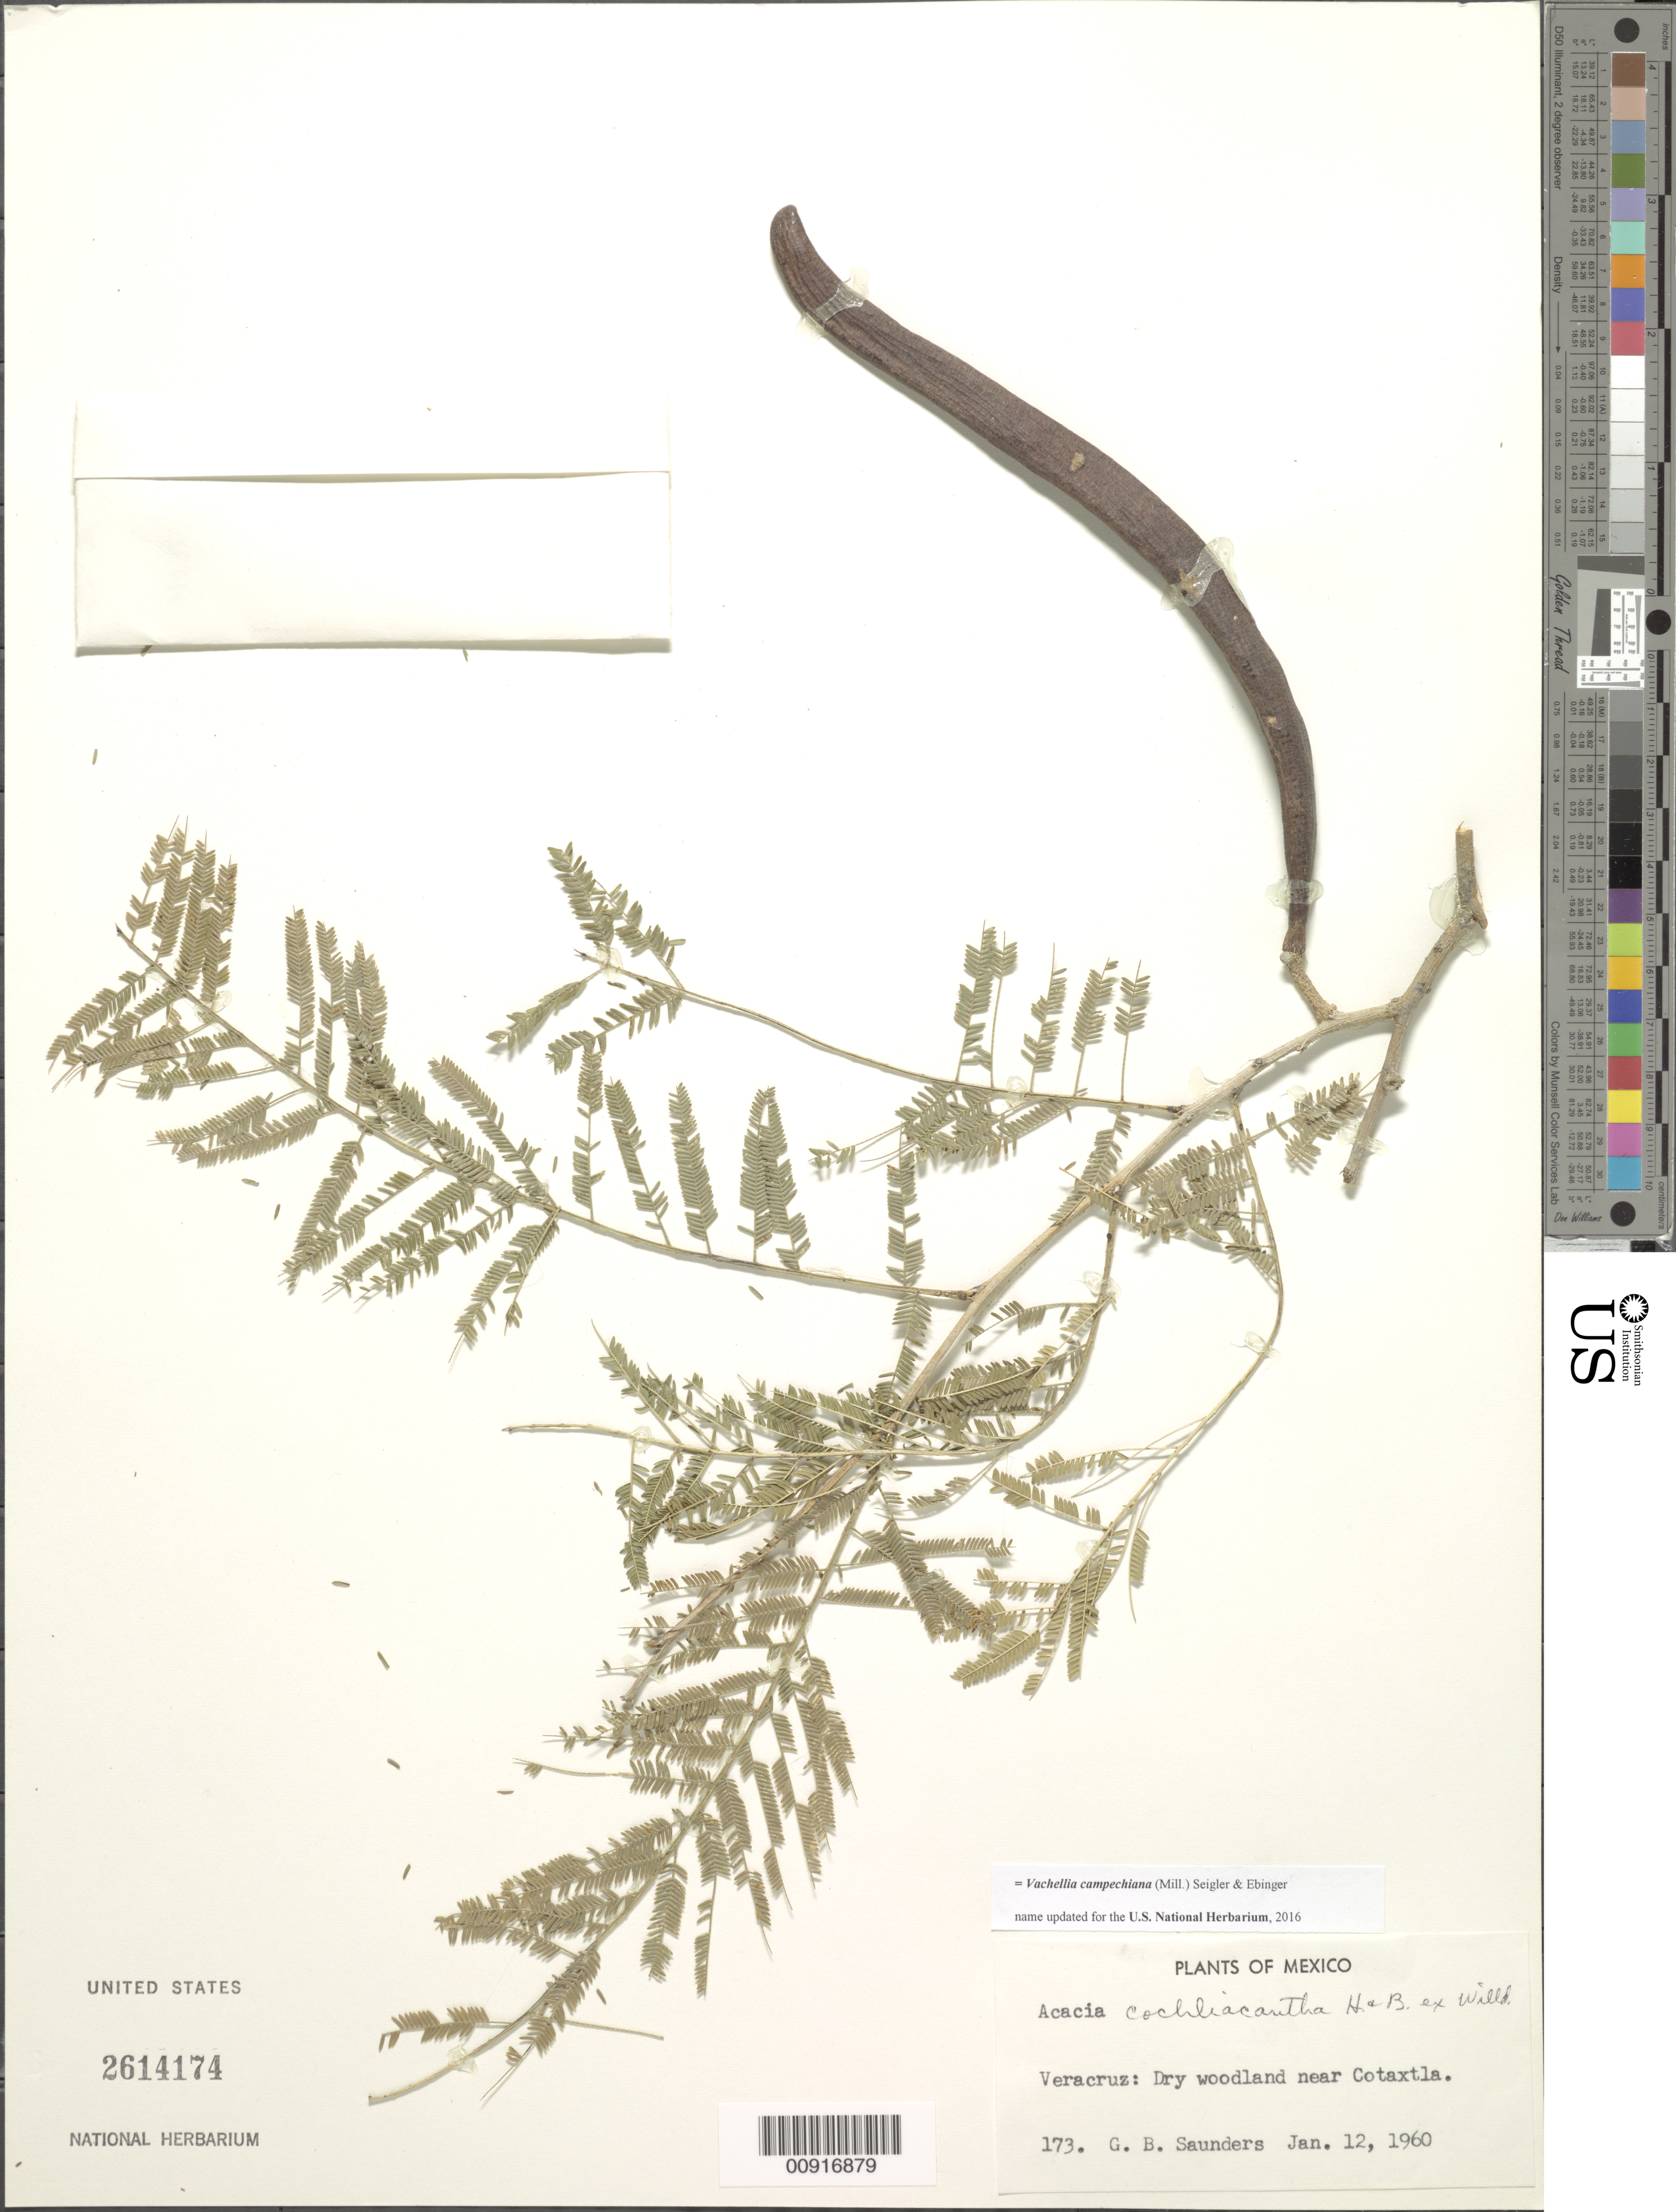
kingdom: Plantae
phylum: Tracheophyta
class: Magnoliopsida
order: Fabales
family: Fabaceae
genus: Vachellia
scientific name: Vachellia campechiana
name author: (Mill.) Seigler & Ebinger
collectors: G. B. Saunders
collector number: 173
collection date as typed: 12 Jan 1960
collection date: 1960-01-12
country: Mexico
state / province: Veracruz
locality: Veracruz: near Cotaxtla.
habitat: Dry woodland.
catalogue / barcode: US 2614174